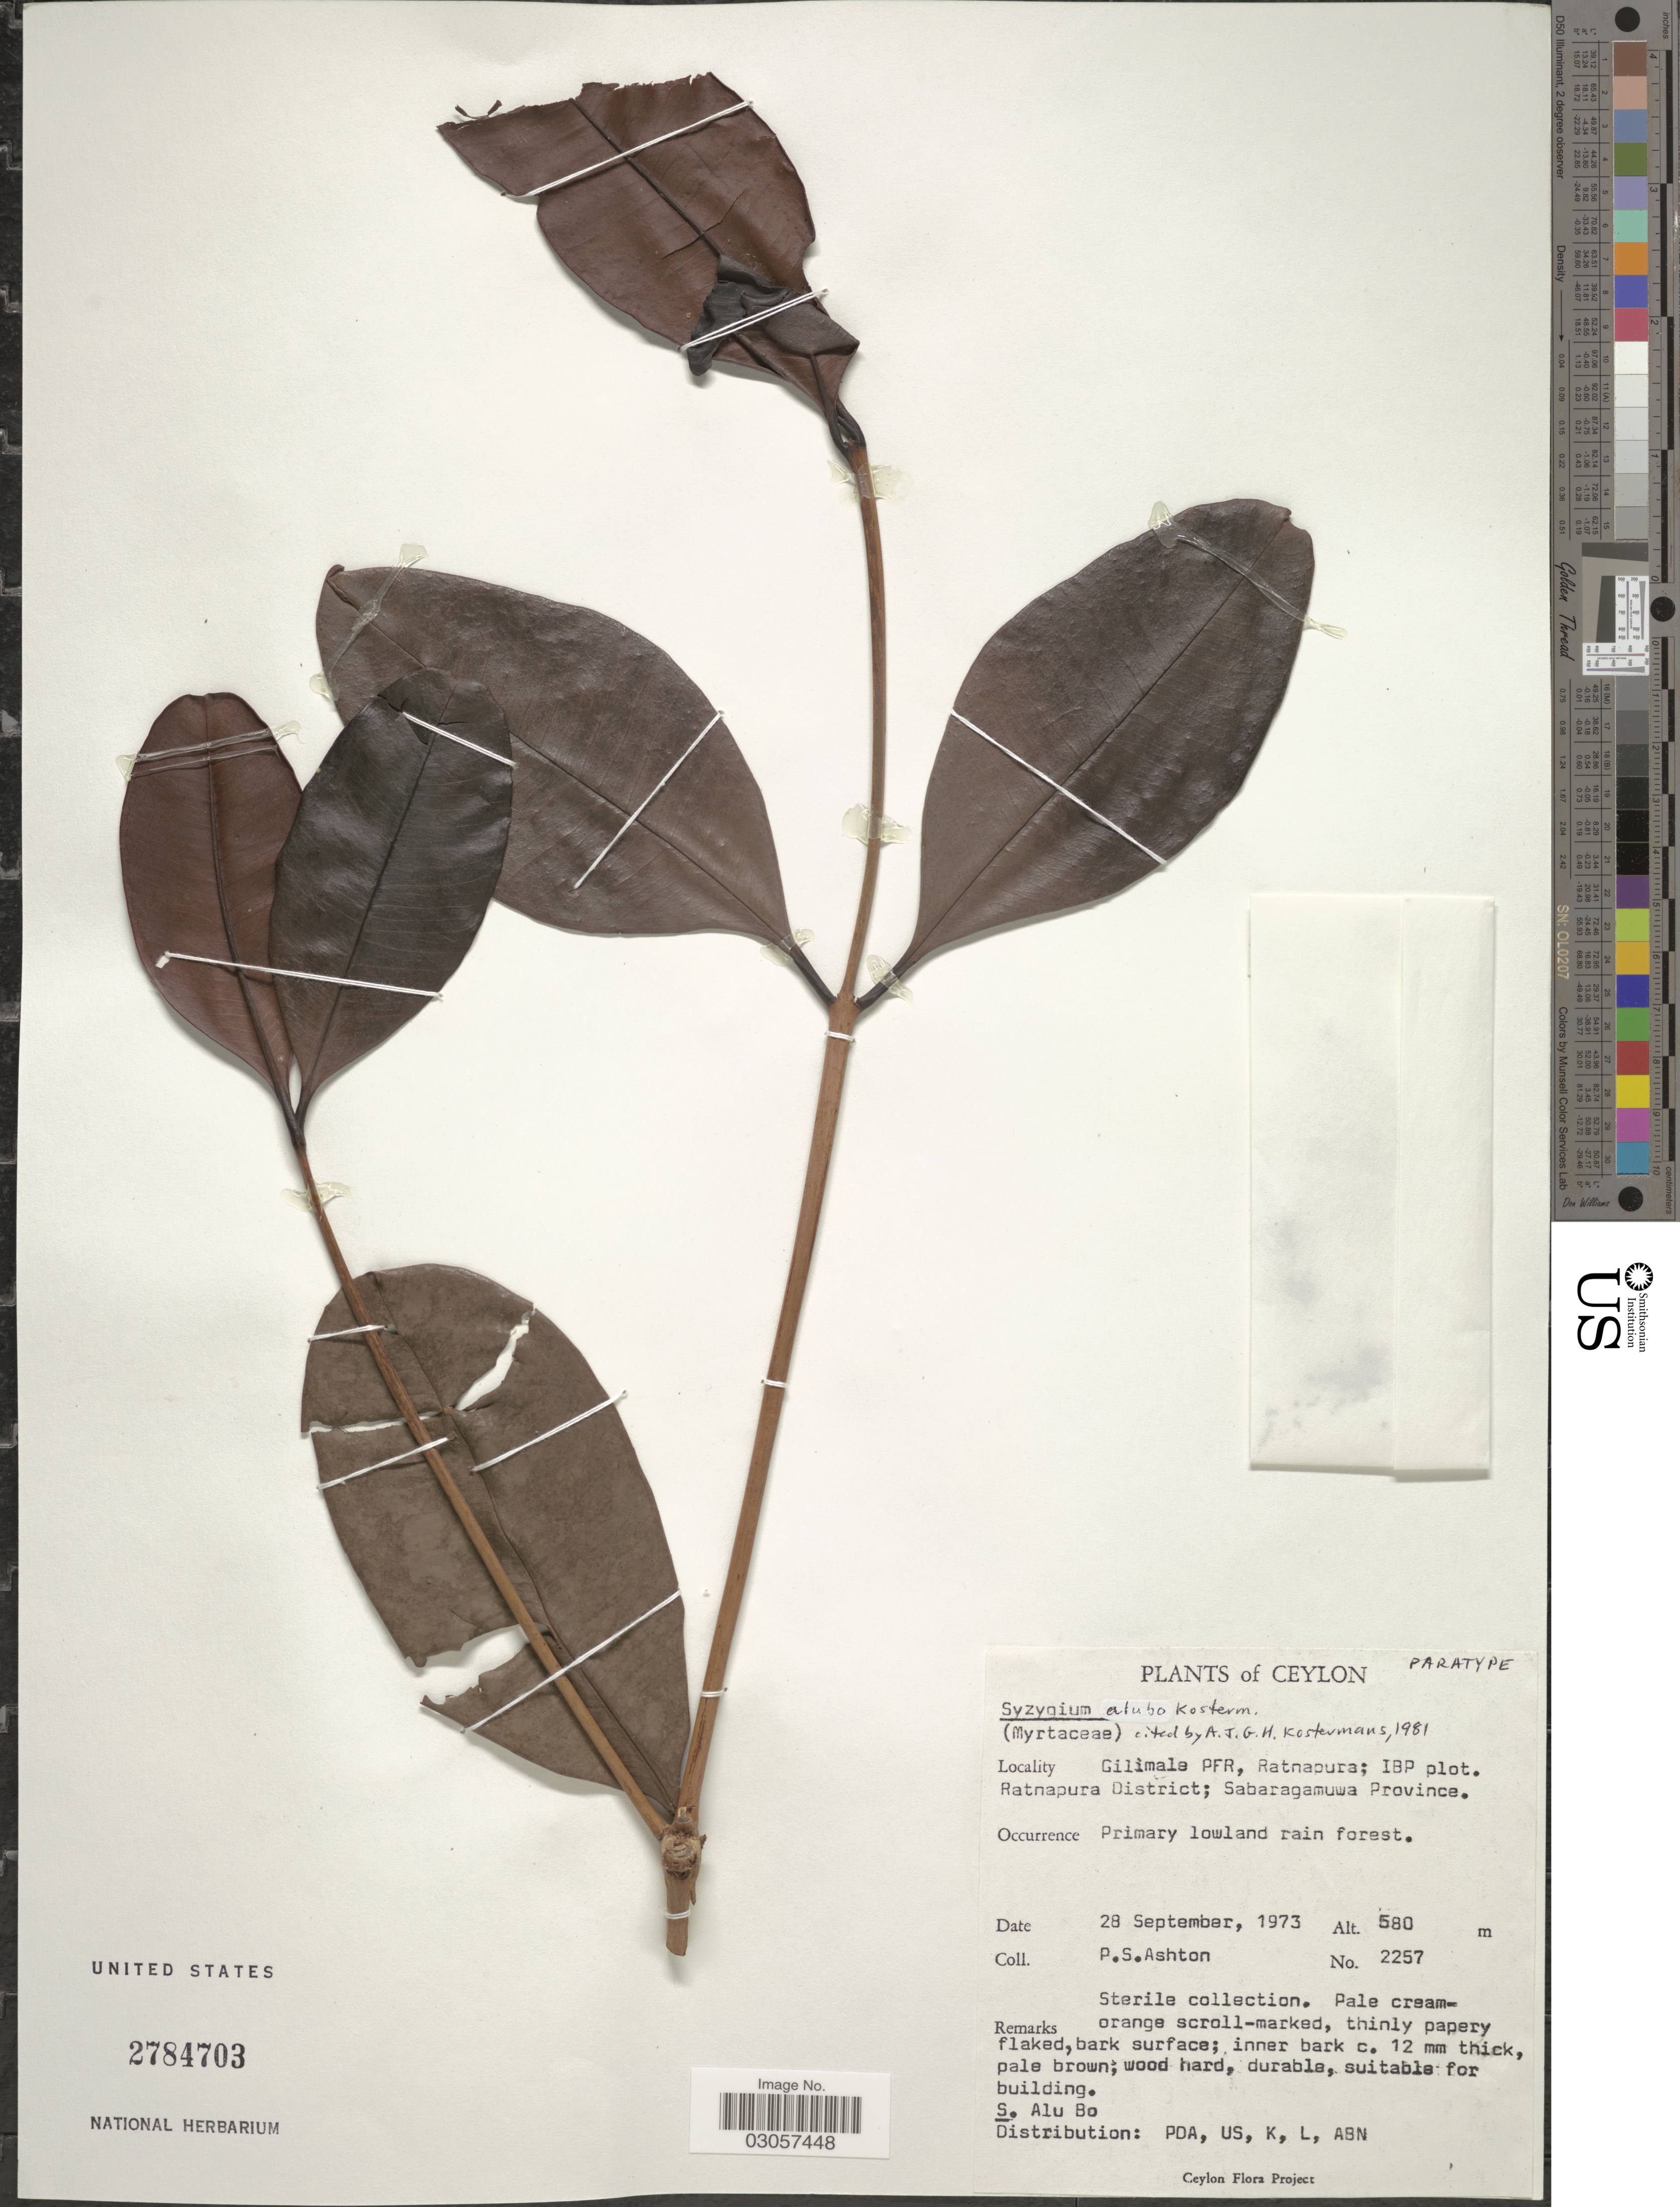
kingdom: Plantae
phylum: Tracheophyta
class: Magnoliopsida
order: Myrtales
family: Myrtaceae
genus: Syzygium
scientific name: Syzygium alubo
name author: Kosterm.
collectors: P. S. Ashton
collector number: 2257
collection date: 1973-09-28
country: Sri Lanka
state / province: Sabaragamuwa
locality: Ceylon, Gilimale PFR, Ratnapura; IBP plot, Ratnapura District; Sabaragamuwa Province.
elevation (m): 580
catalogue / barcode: US 2784703